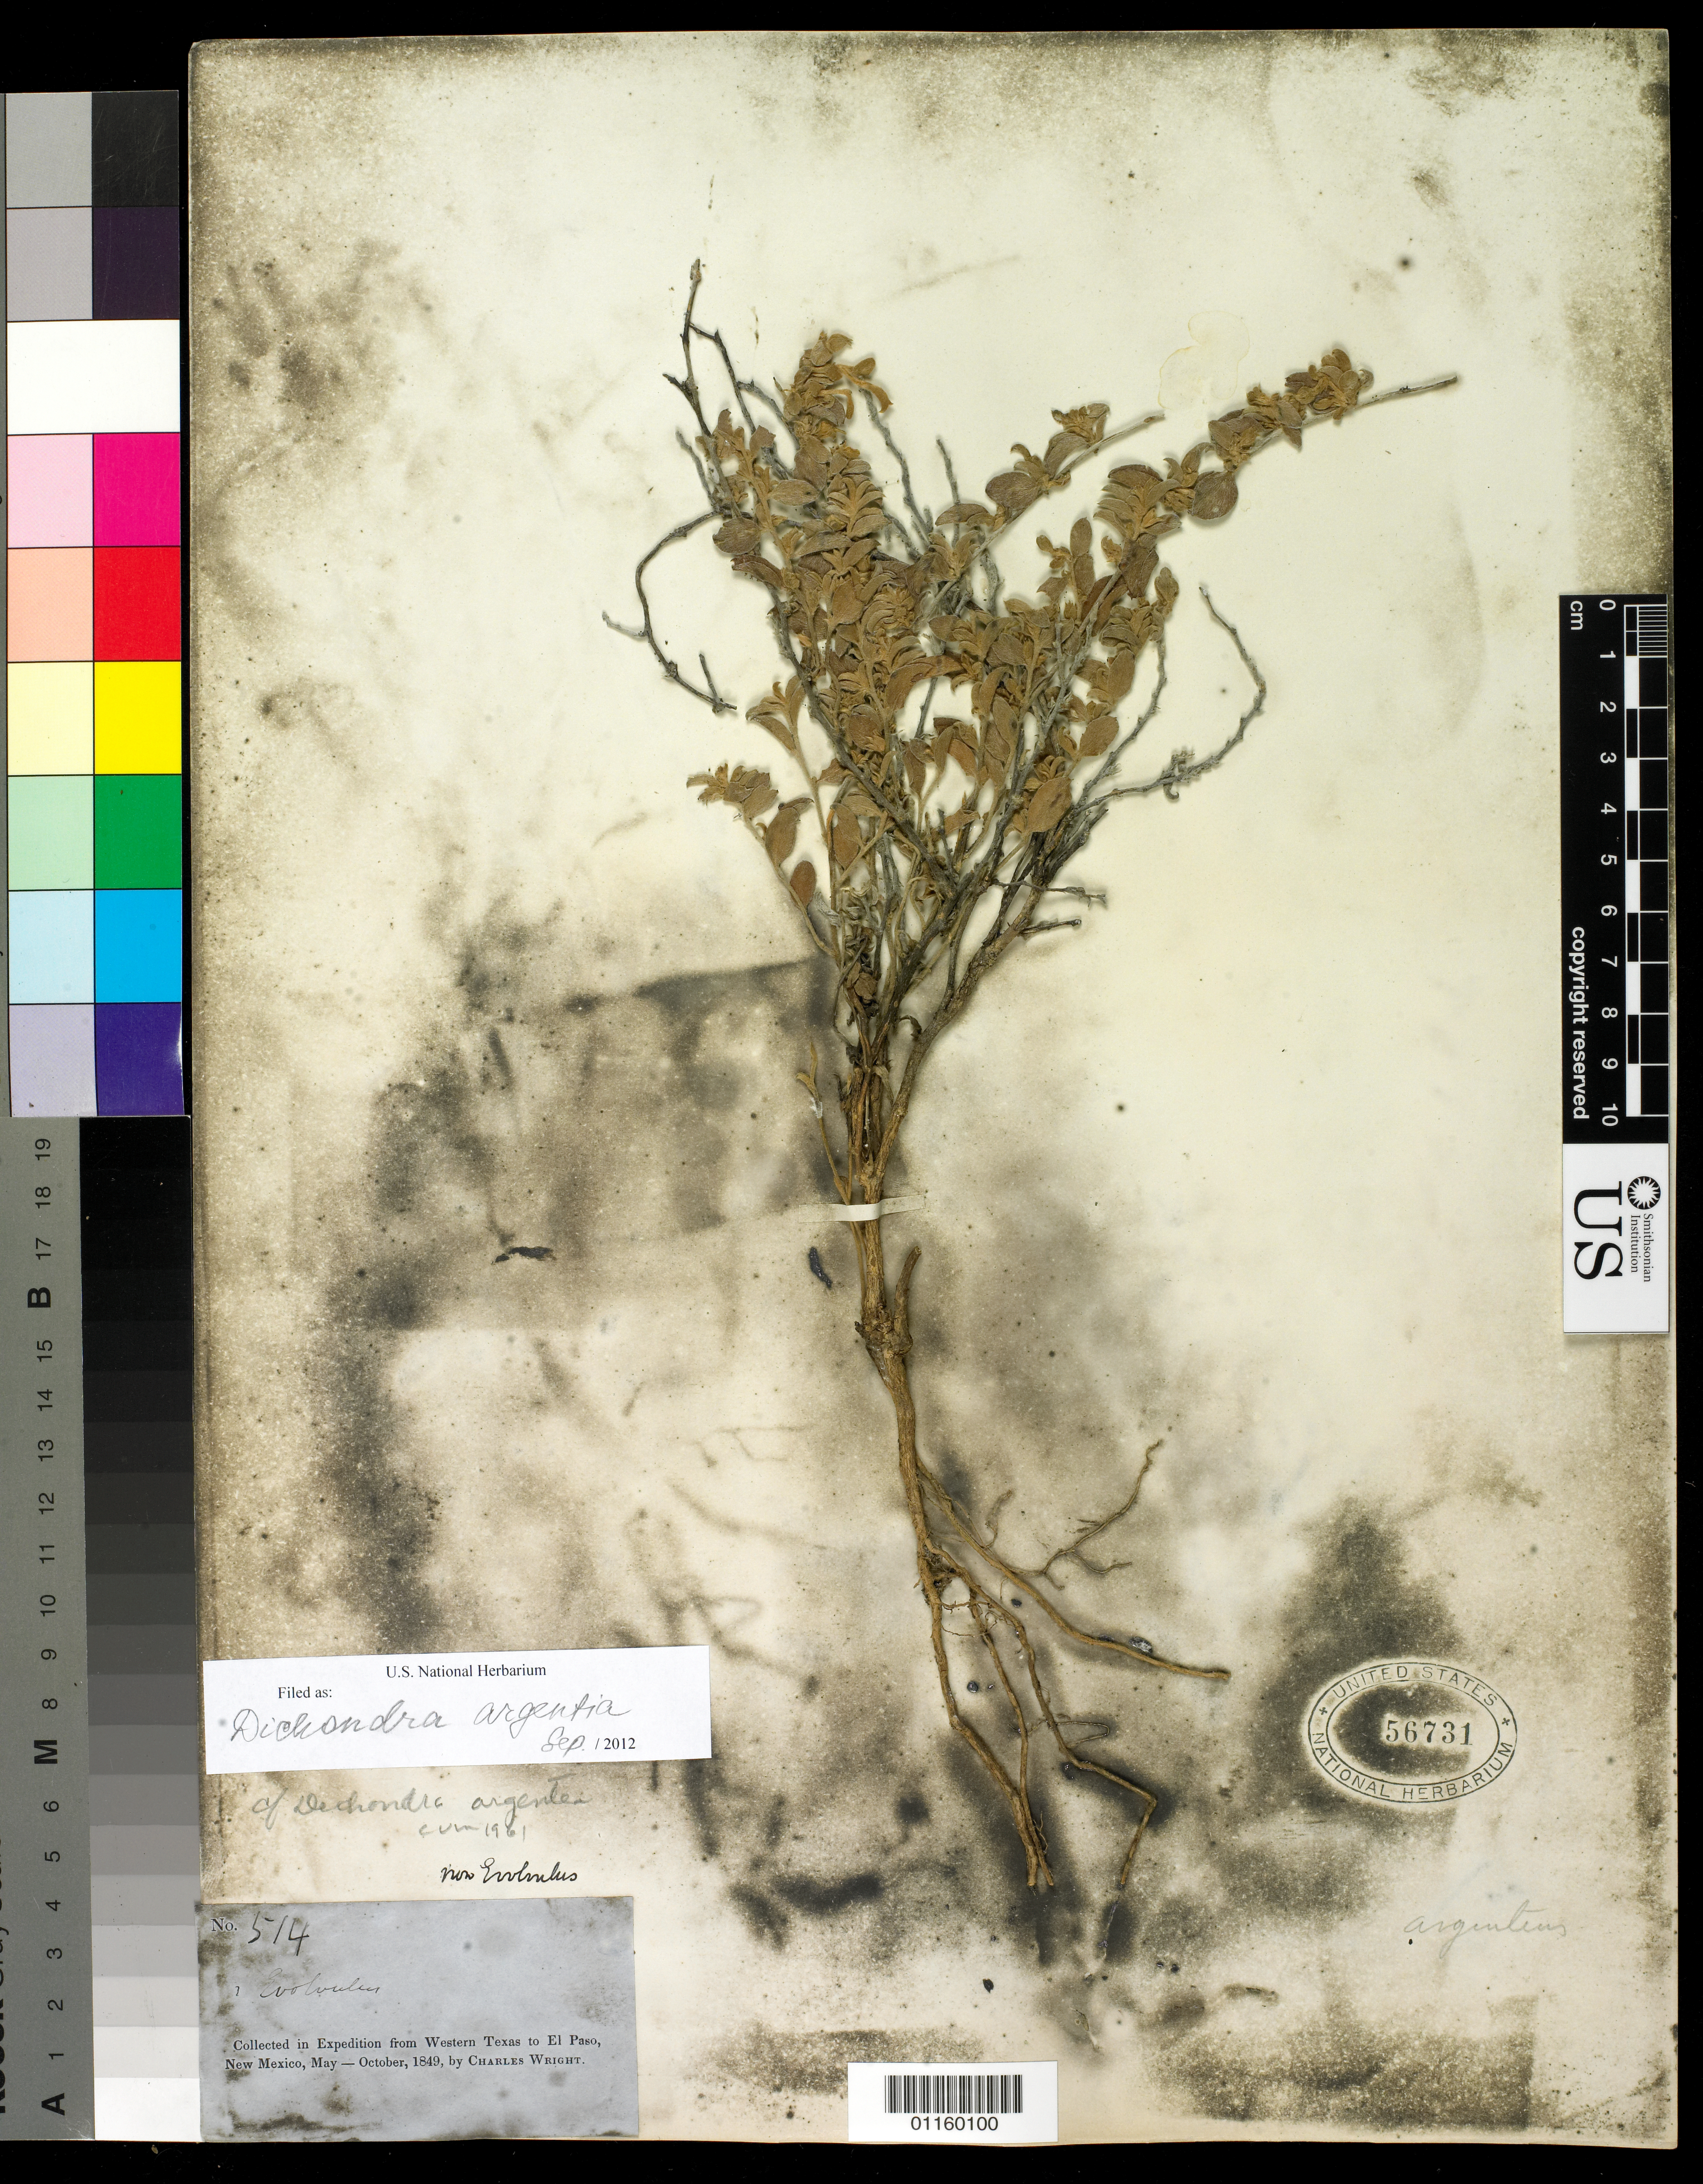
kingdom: Plantae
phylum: Tracheophyta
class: Magnoliopsida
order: Solanales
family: Convolvulaceae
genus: Dichondra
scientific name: Dichondra argentea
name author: Humb. & Bonpl. ex Willd.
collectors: C. Wright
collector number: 514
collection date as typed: May 1849 to -- Oct 1849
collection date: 1849-05/1849-10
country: United States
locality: From Western Texas to El Paso, New Mexico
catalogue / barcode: US 56731